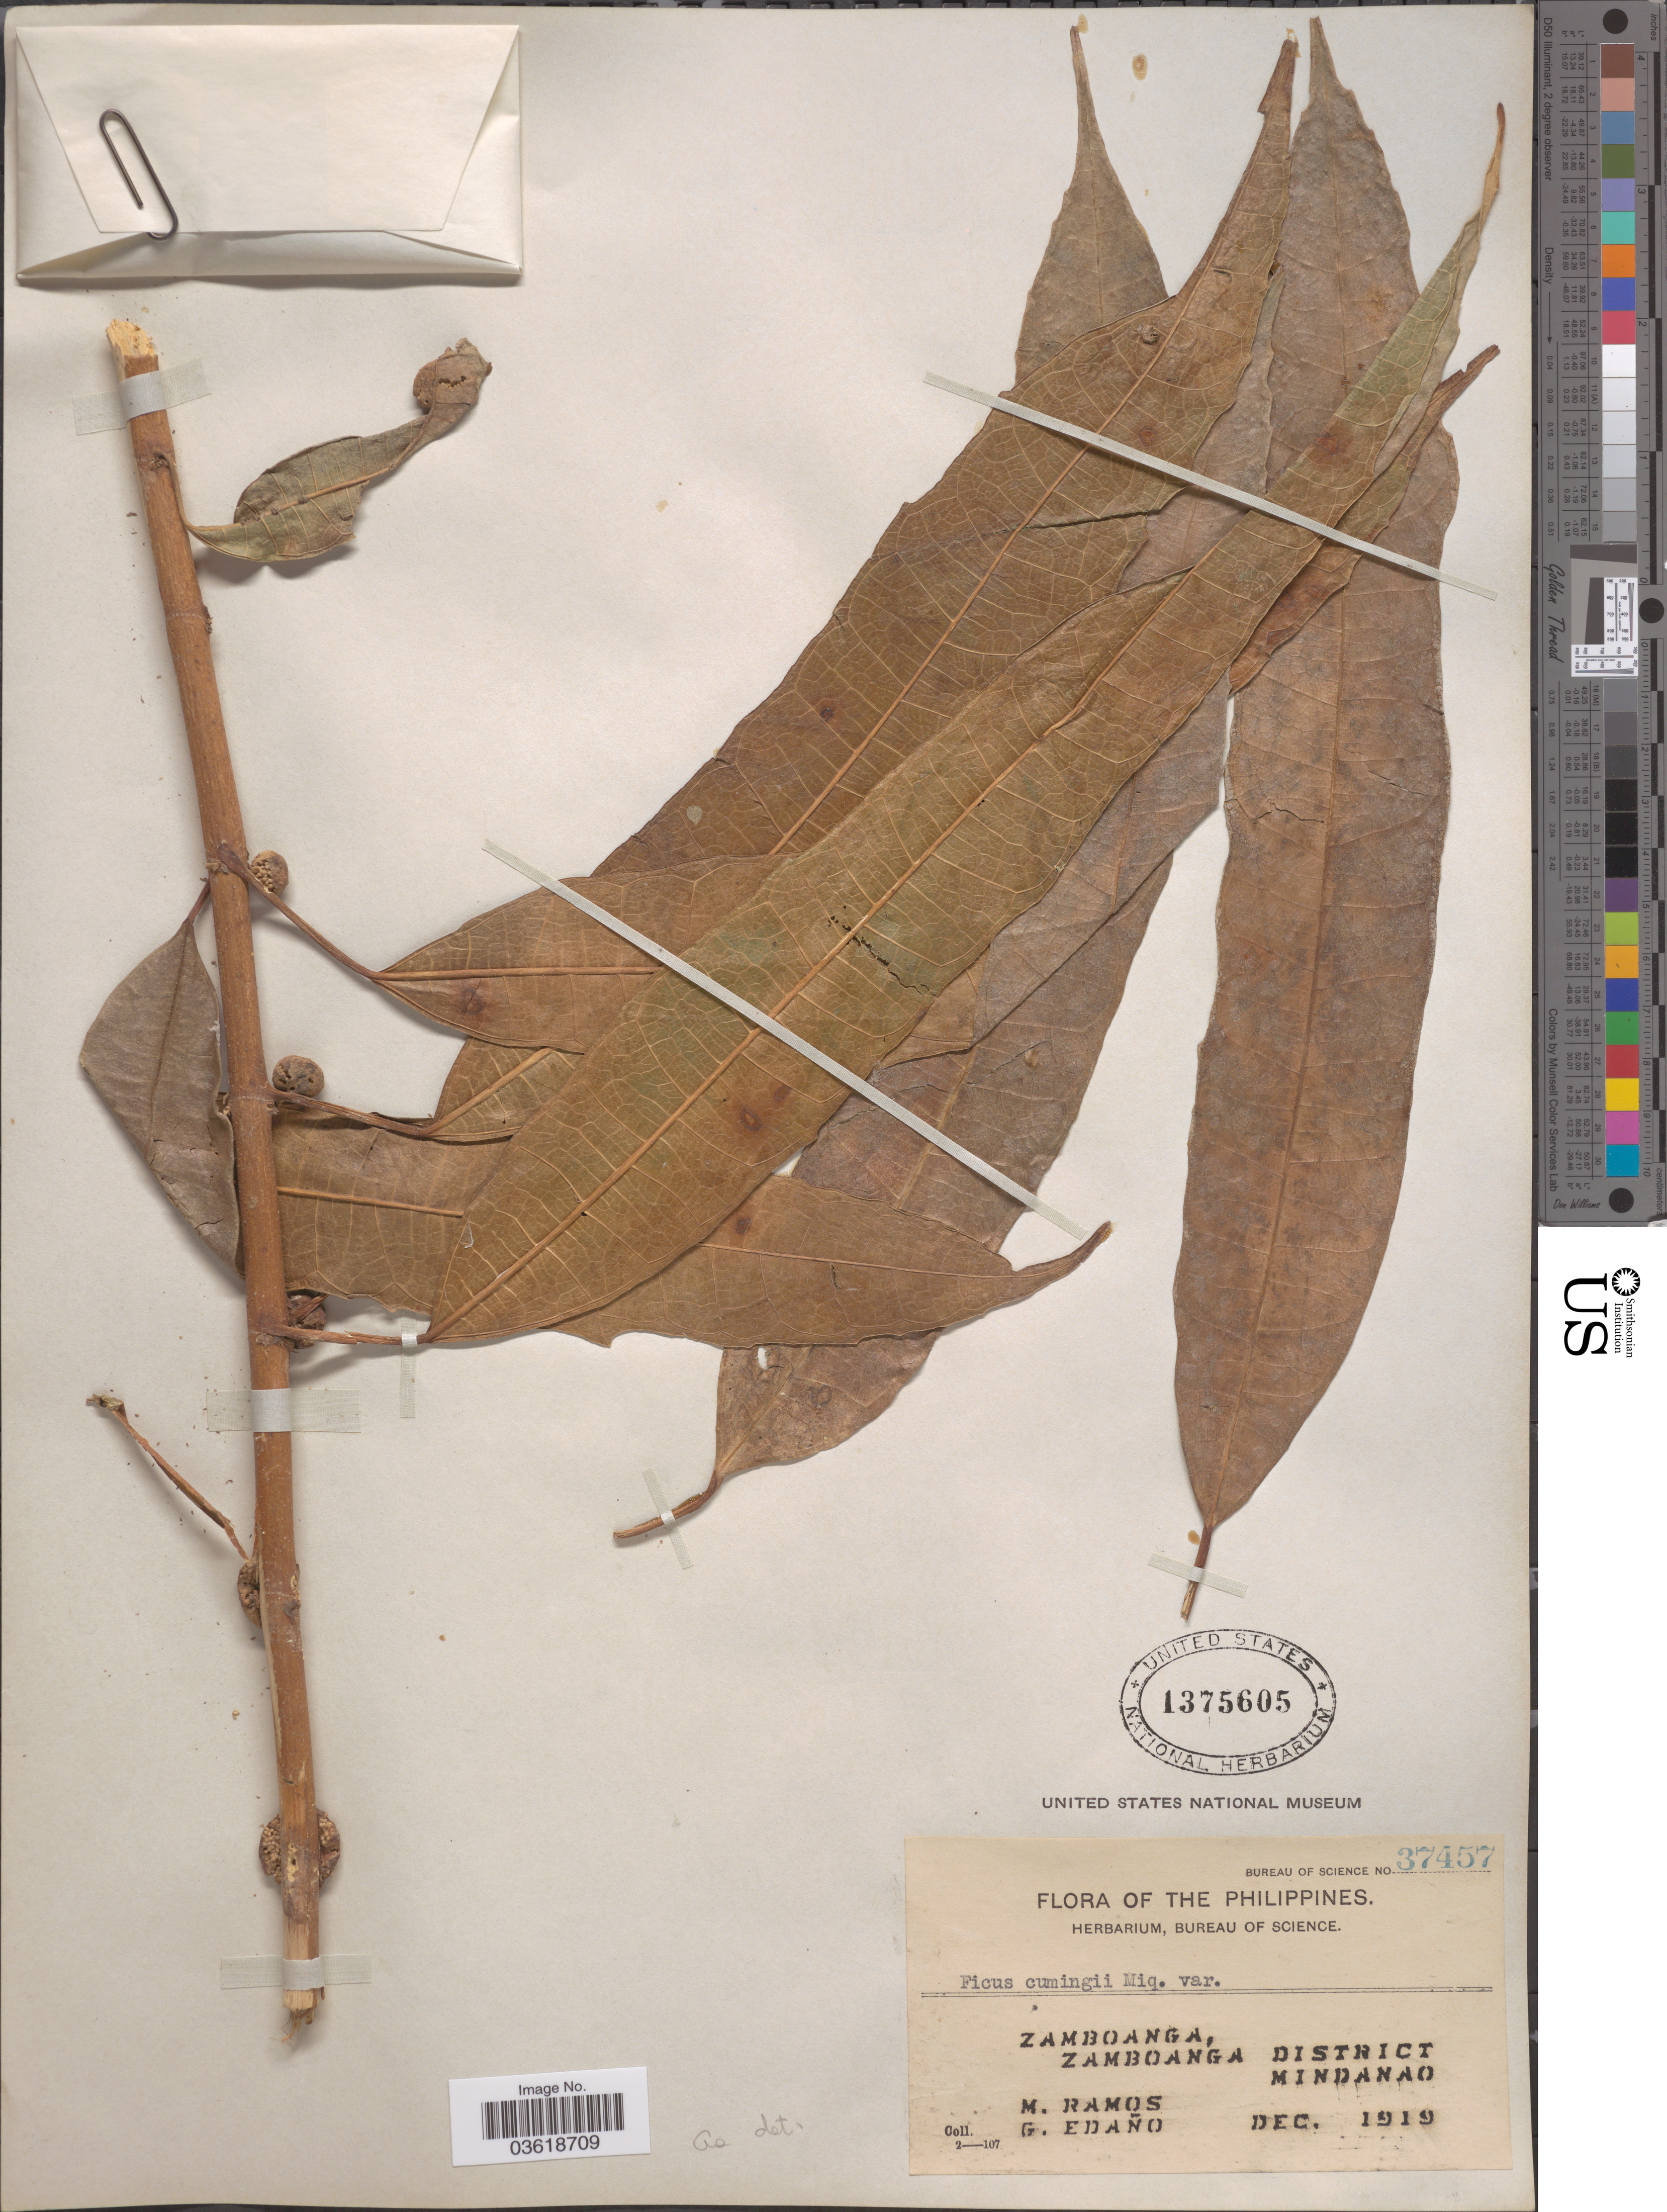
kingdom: Plantae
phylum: Tracheophyta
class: Magnoliopsida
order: Rosales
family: Moraceae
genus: Ficus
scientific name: Ficus cumingii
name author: Miq.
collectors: M. Ramos & G. Edaño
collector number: Bureau of Science 37457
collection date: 1919-12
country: Philippines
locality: Zamboanga, Zamboanga District. Mindanao.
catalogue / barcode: US 1375605